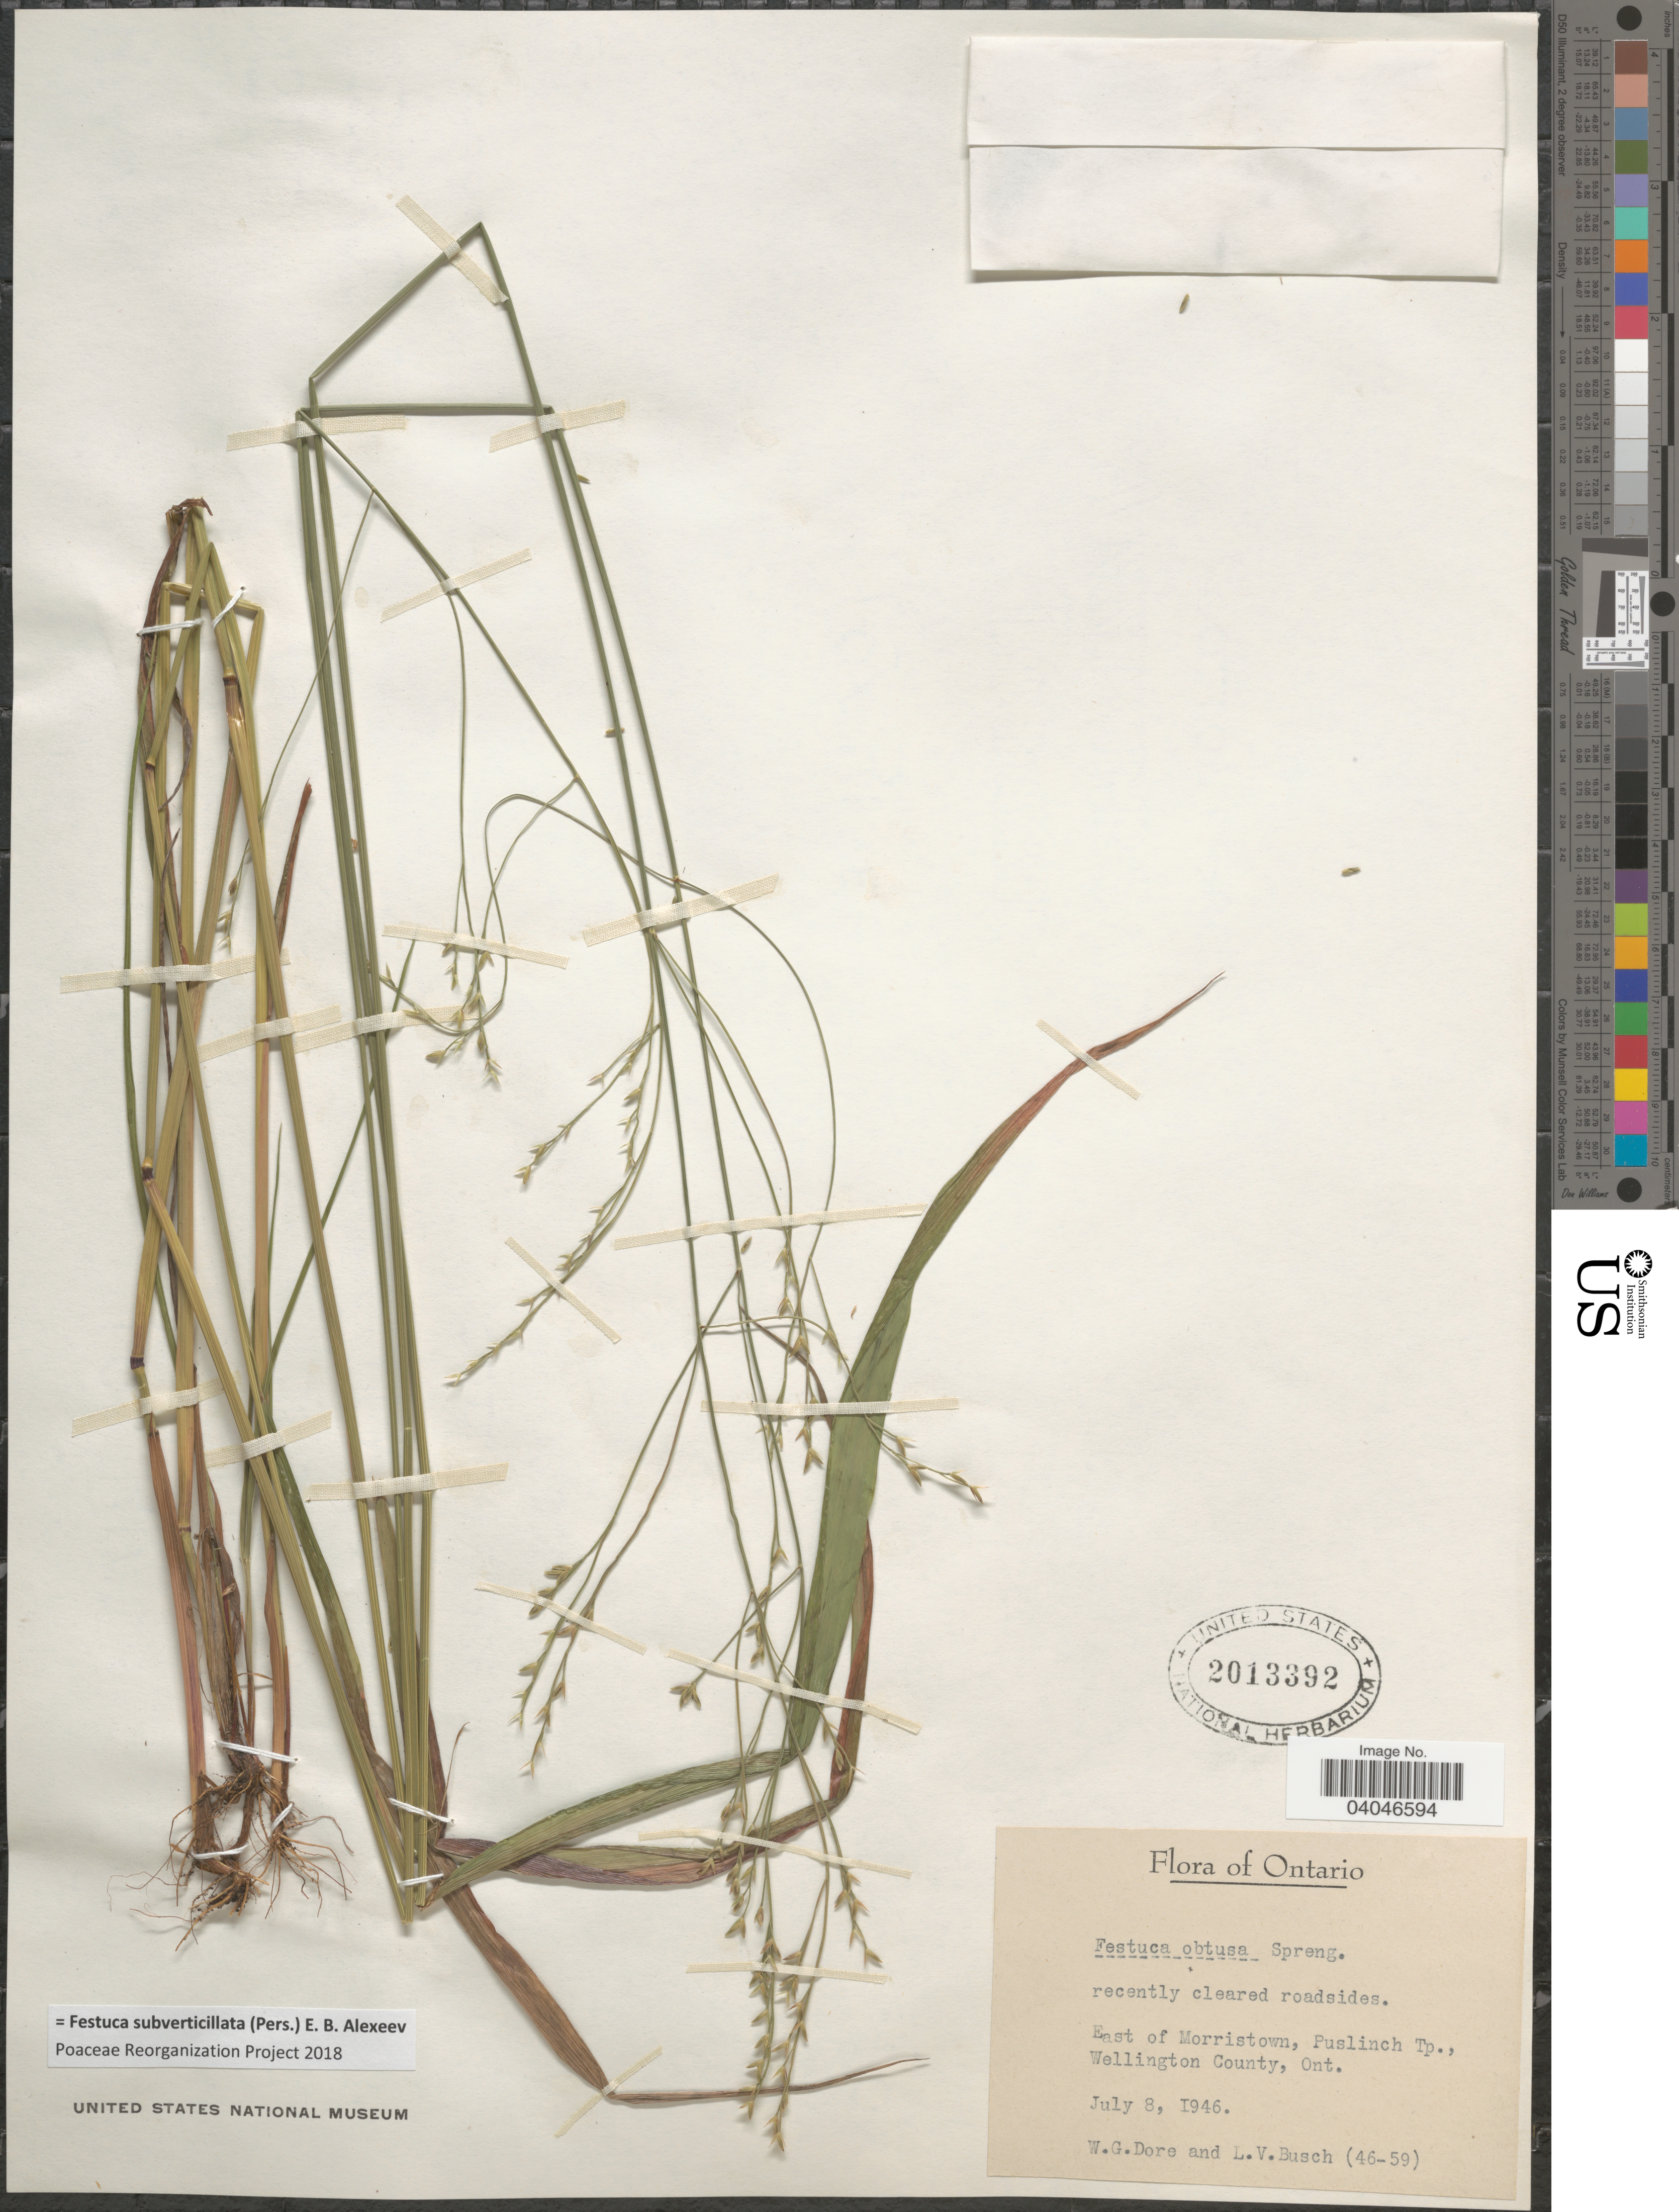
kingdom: Plantae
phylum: Tracheophyta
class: Liliopsida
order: Poales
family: Poaceae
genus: Festuca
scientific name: Festuca subverticillata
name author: (Pers.) E.B. Alexeev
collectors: W. Dore & L. Busch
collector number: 46-59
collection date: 1946-07-08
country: Canada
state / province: Ontario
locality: East of Morristown, Puslinch Tp., Wellington County.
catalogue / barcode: US 2013392